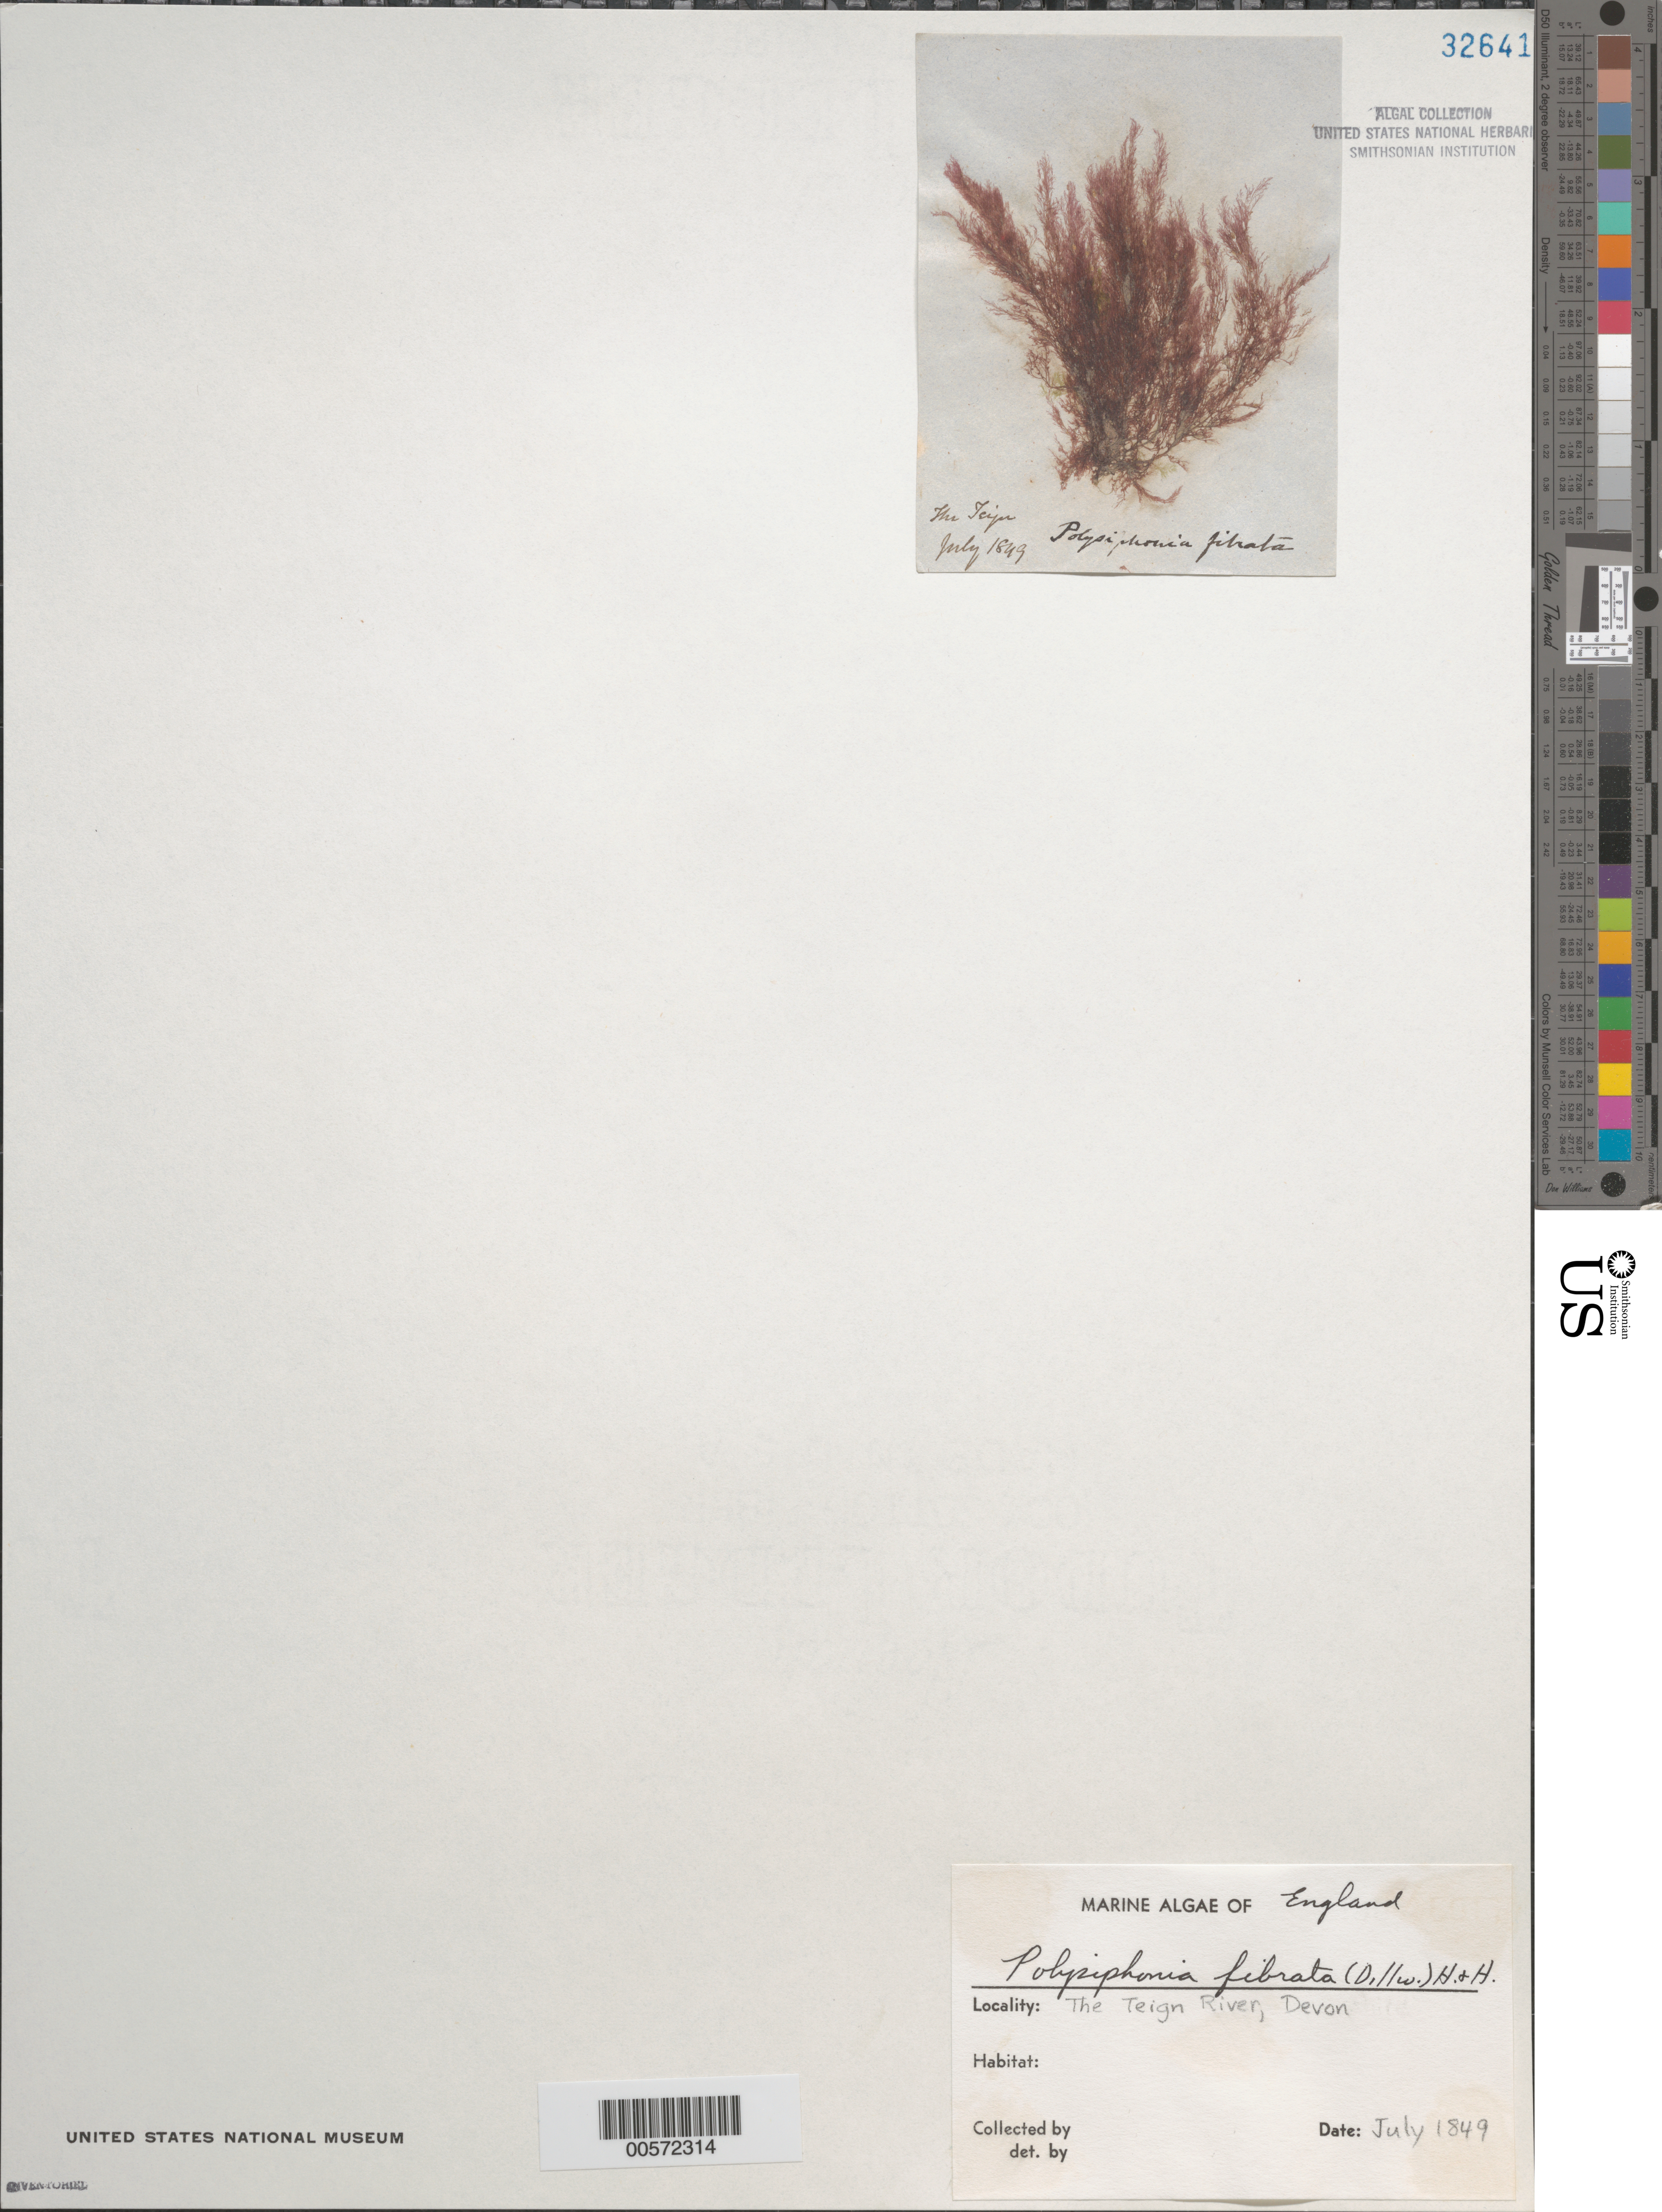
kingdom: Plantae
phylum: Rhodophyta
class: Florideophyceae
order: Ceramiales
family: Rhodomelaceae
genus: Leptosiphonia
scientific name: Leptosiphonia fibrata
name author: (Dillwyn) Savoie & G.W. Saunders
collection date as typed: Jul 1849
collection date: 1849-07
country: United Kingdom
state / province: England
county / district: Devon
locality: Teign River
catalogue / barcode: US 32641